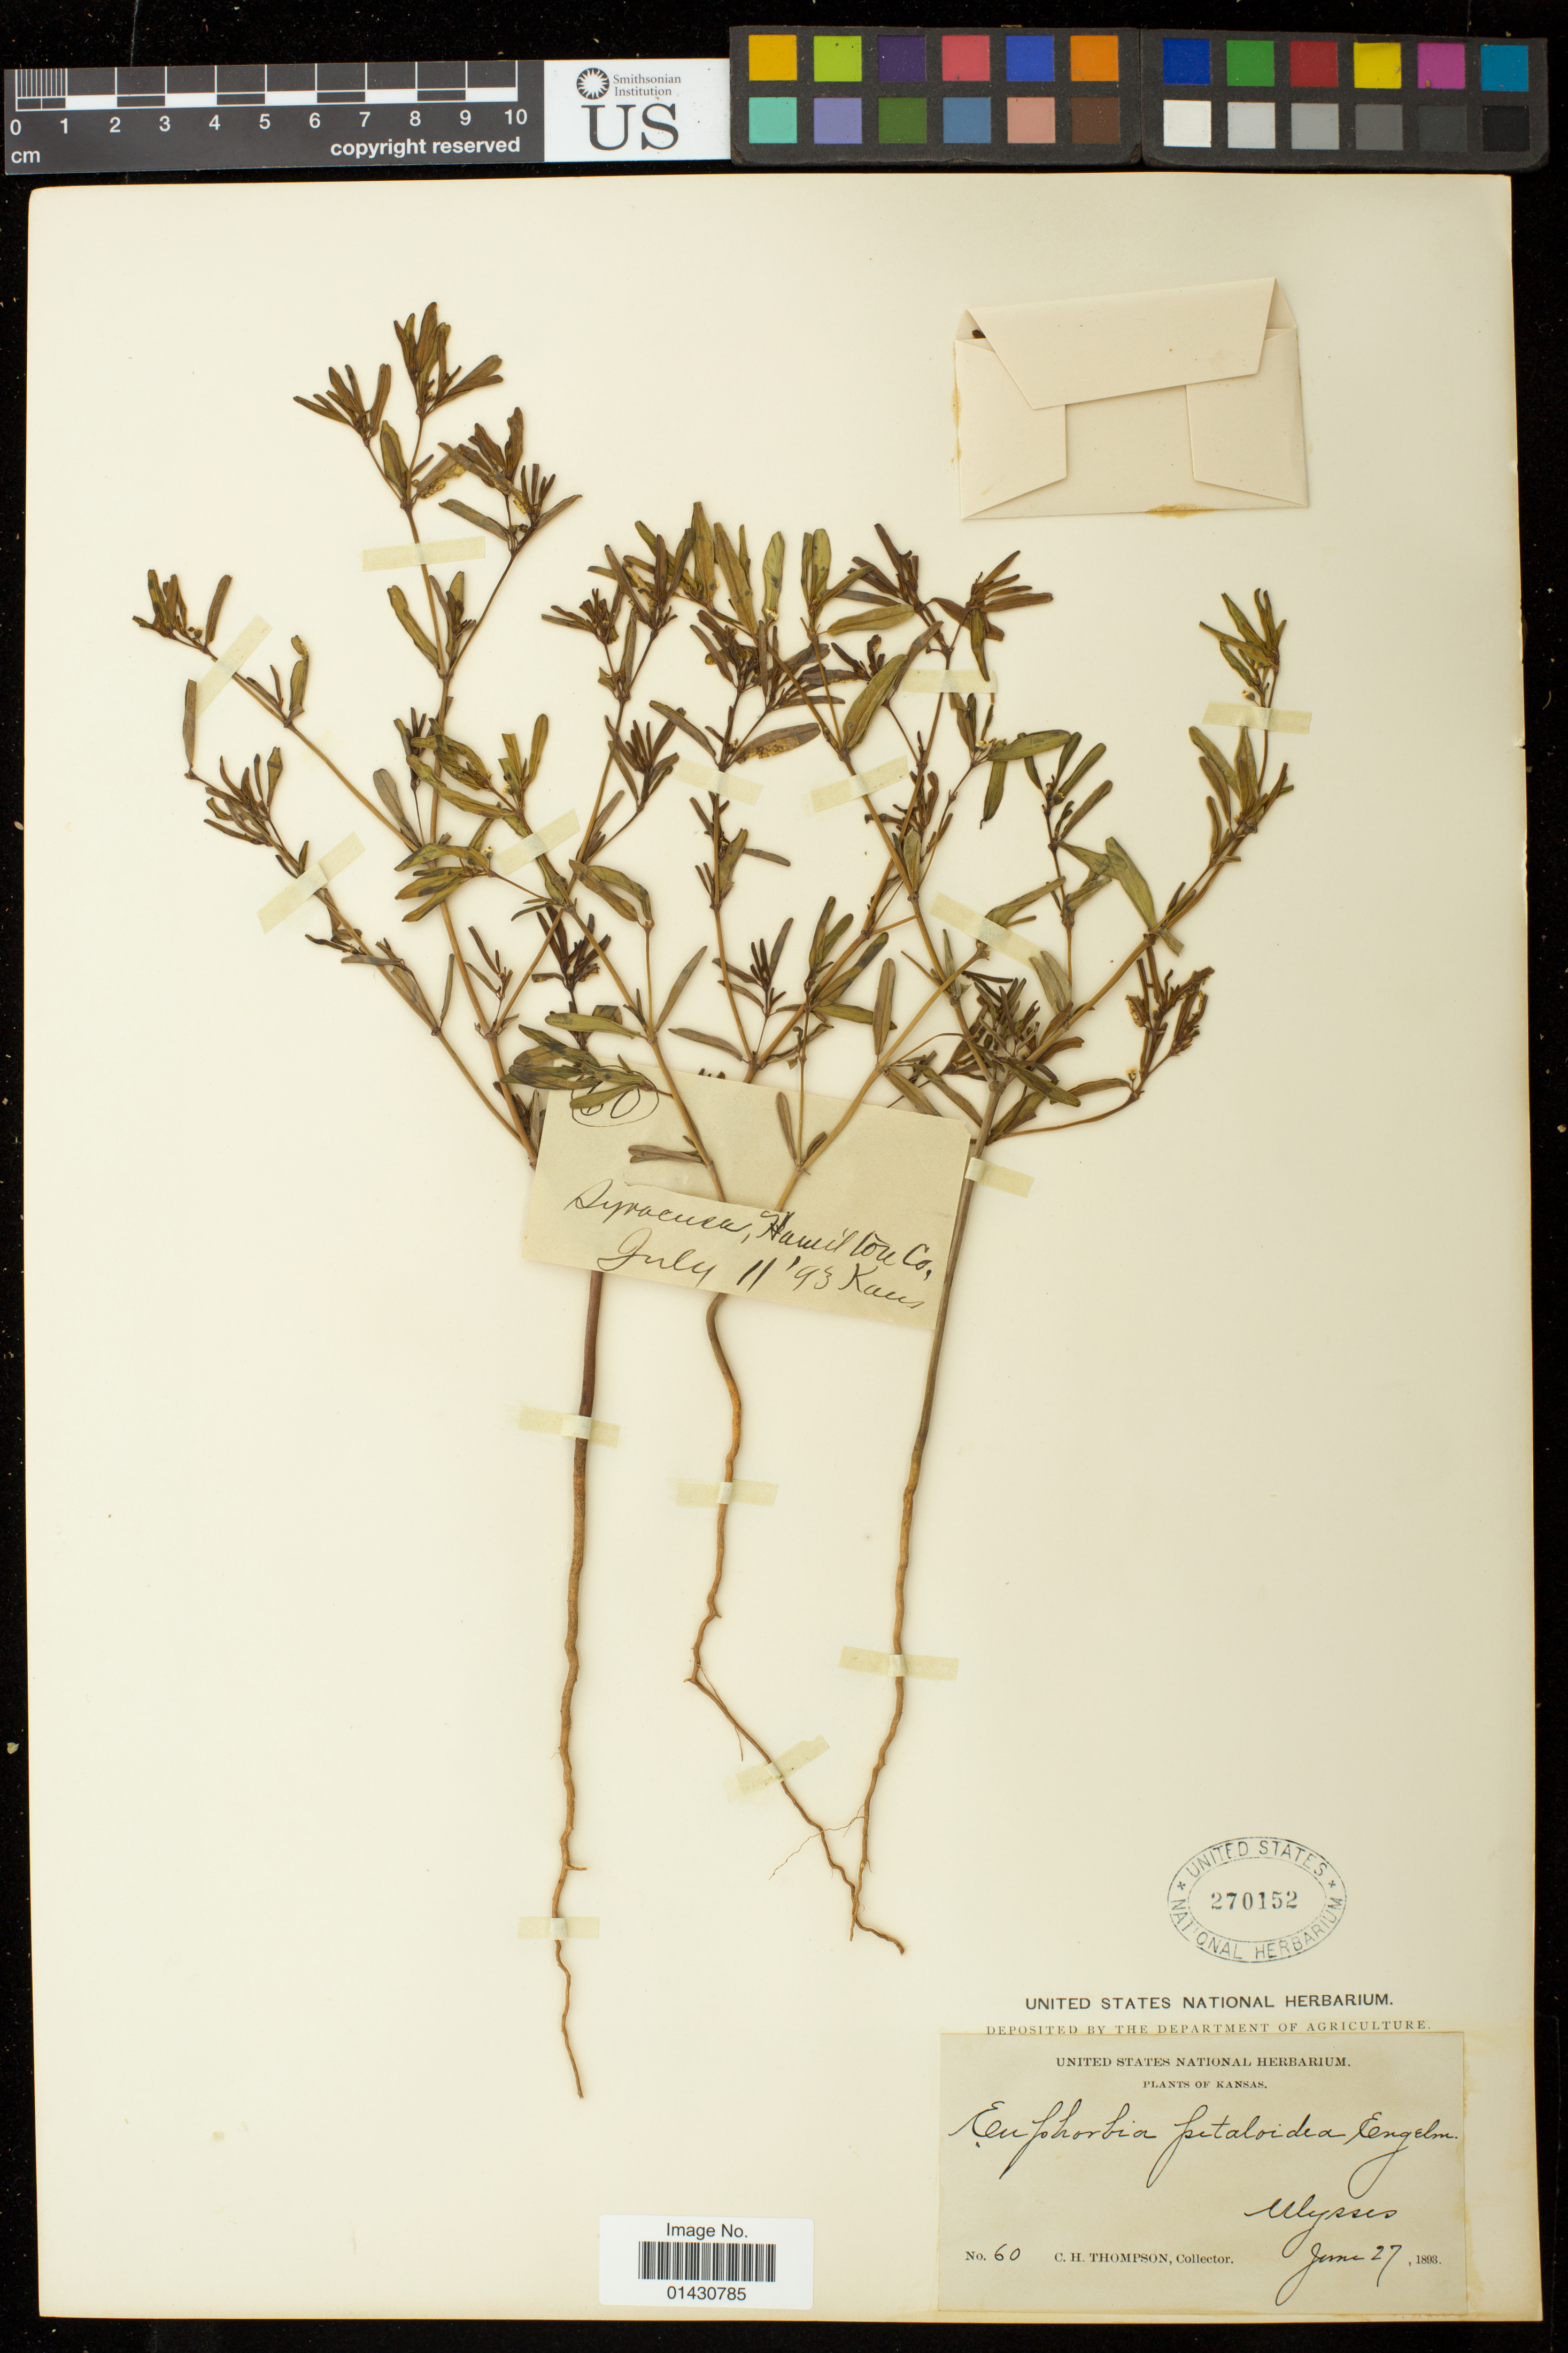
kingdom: Plantae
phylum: Tracheophyta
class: Magnoliopsida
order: Malpighiales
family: Euphorbiaceae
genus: Euphorbia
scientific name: Euphorbia missurica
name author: Raf.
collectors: C. H. Thompson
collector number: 60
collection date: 1893-06-27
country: United States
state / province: Kansas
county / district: Grant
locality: Ulysses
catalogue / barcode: US 270152